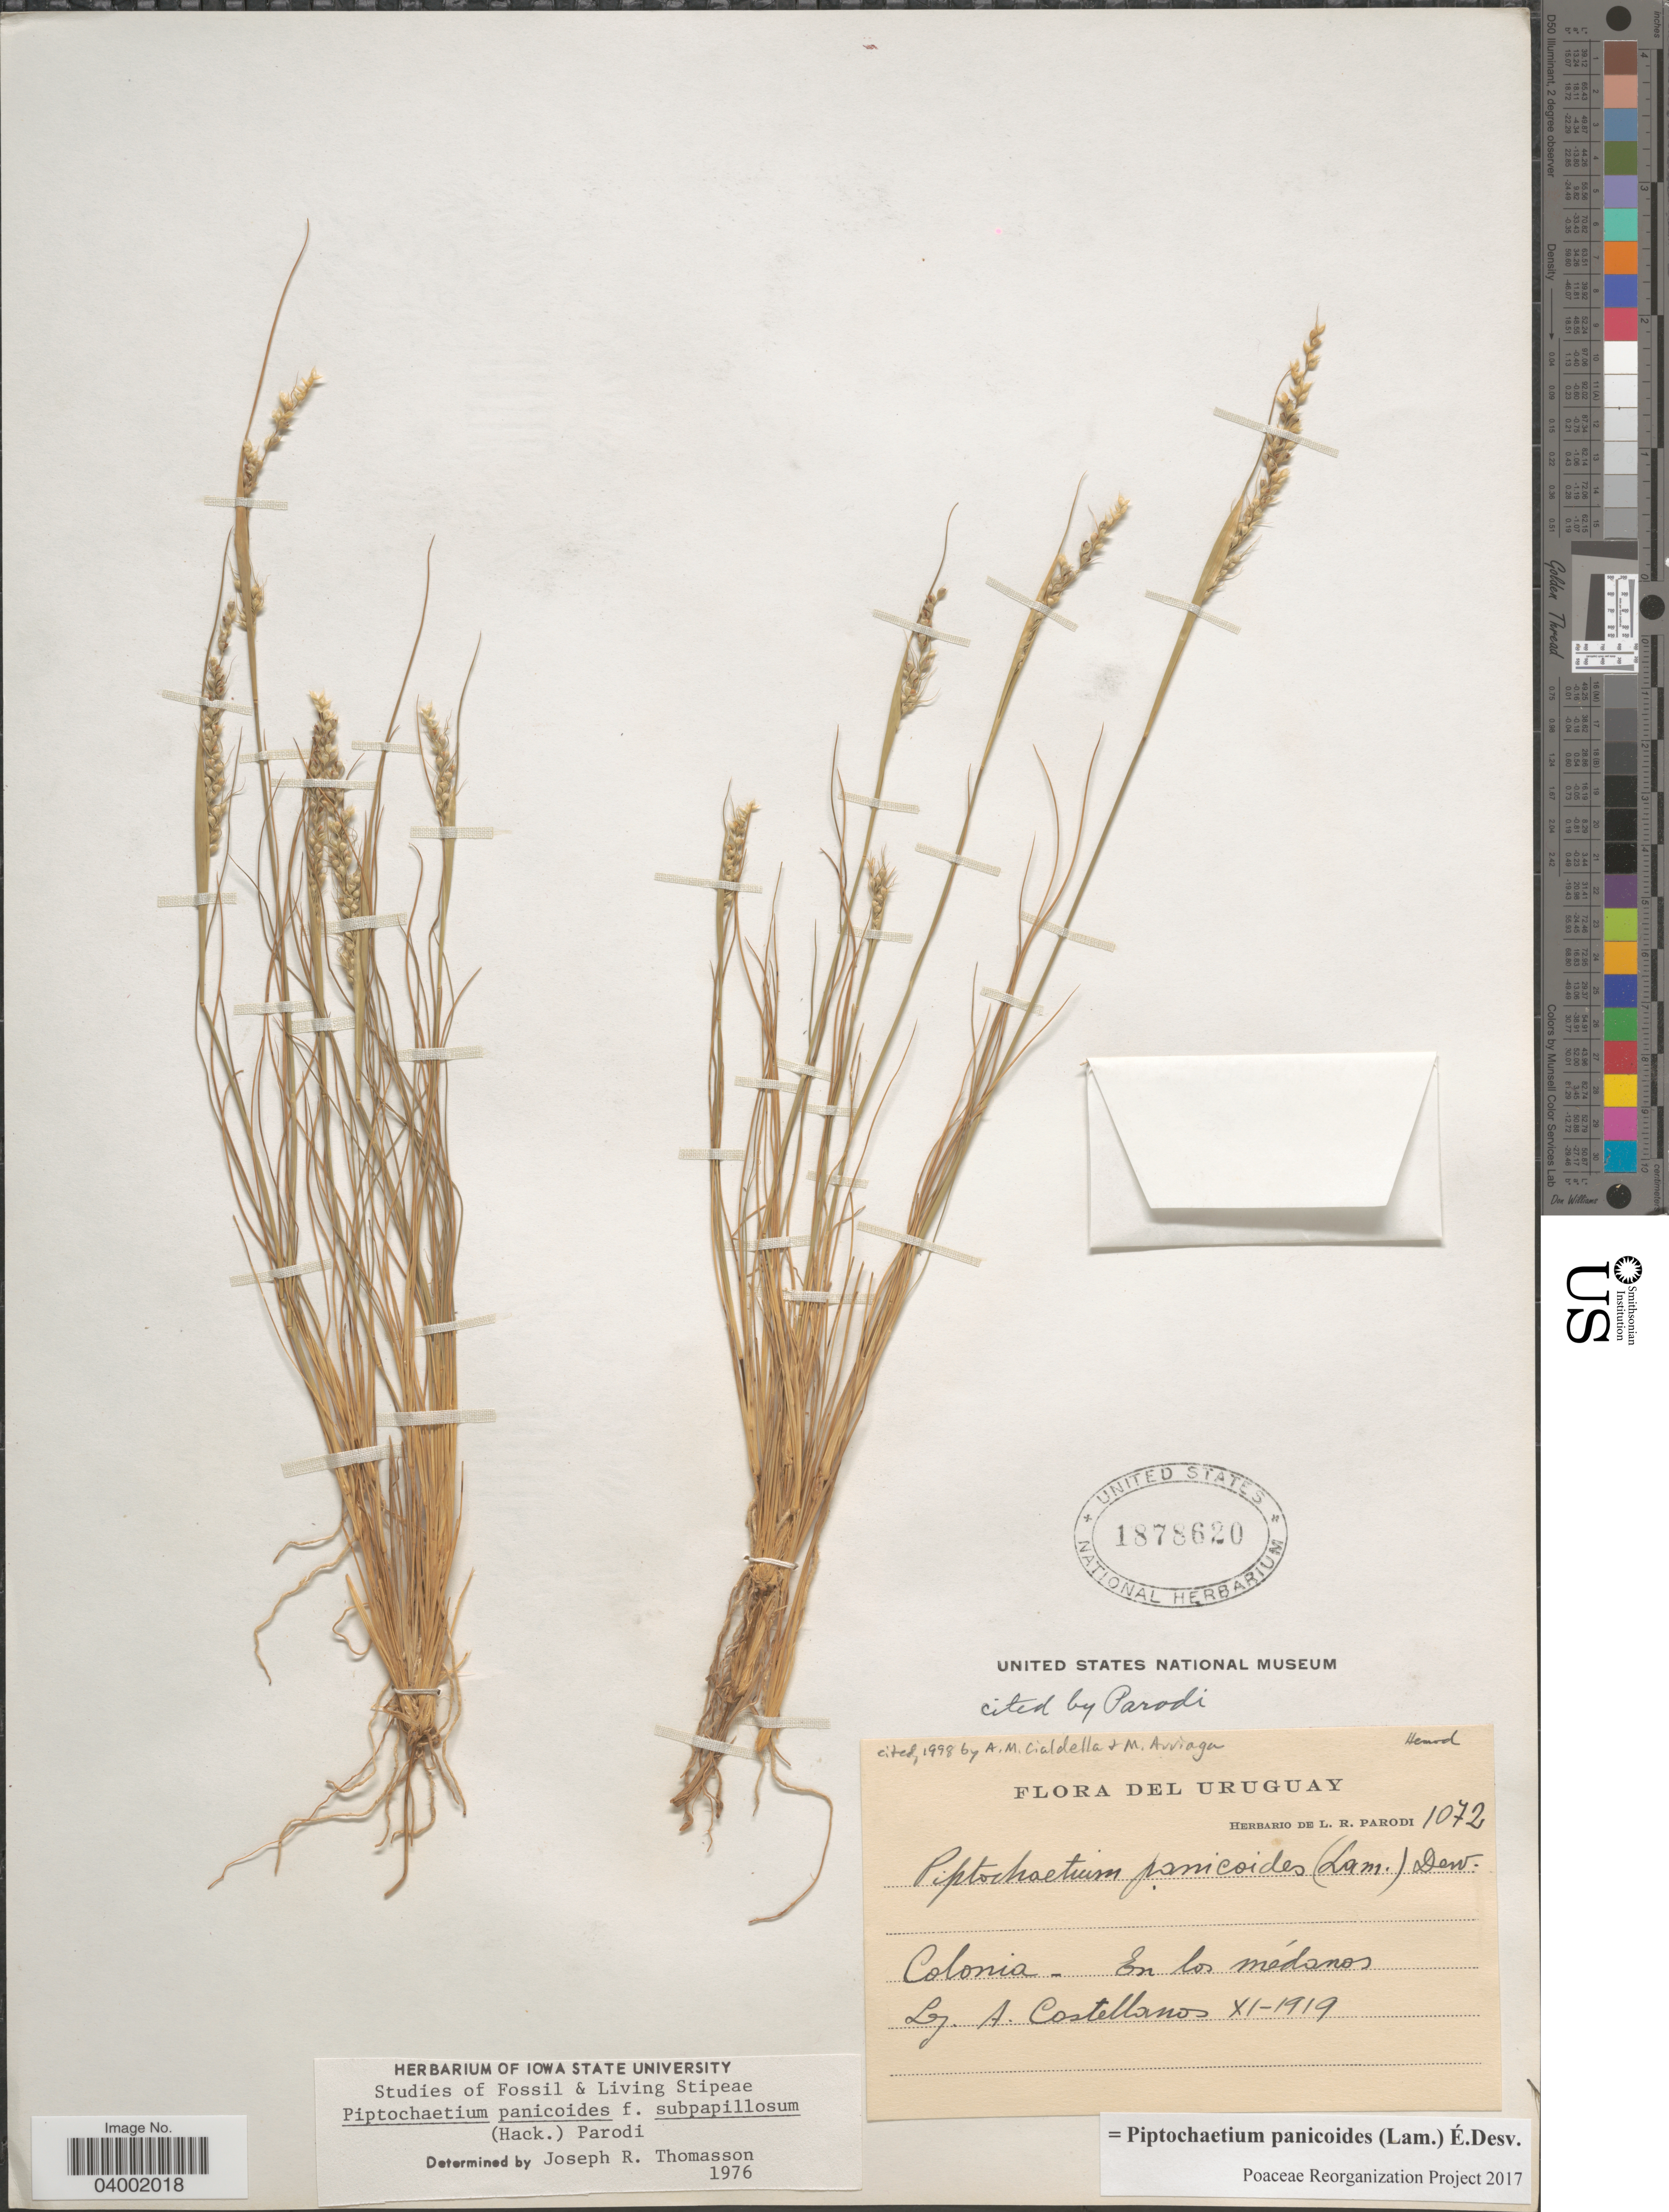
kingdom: Plantae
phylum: Tracheophyta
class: Liliopsida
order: Poales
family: Poaceae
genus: Piptochaetium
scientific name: Piptochaetium panicoides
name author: (Lam.) É. Desv.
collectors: A. Castellanos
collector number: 1072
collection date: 1919-11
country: Uruguay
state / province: Colonia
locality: En los médonos.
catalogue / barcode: US 1878620